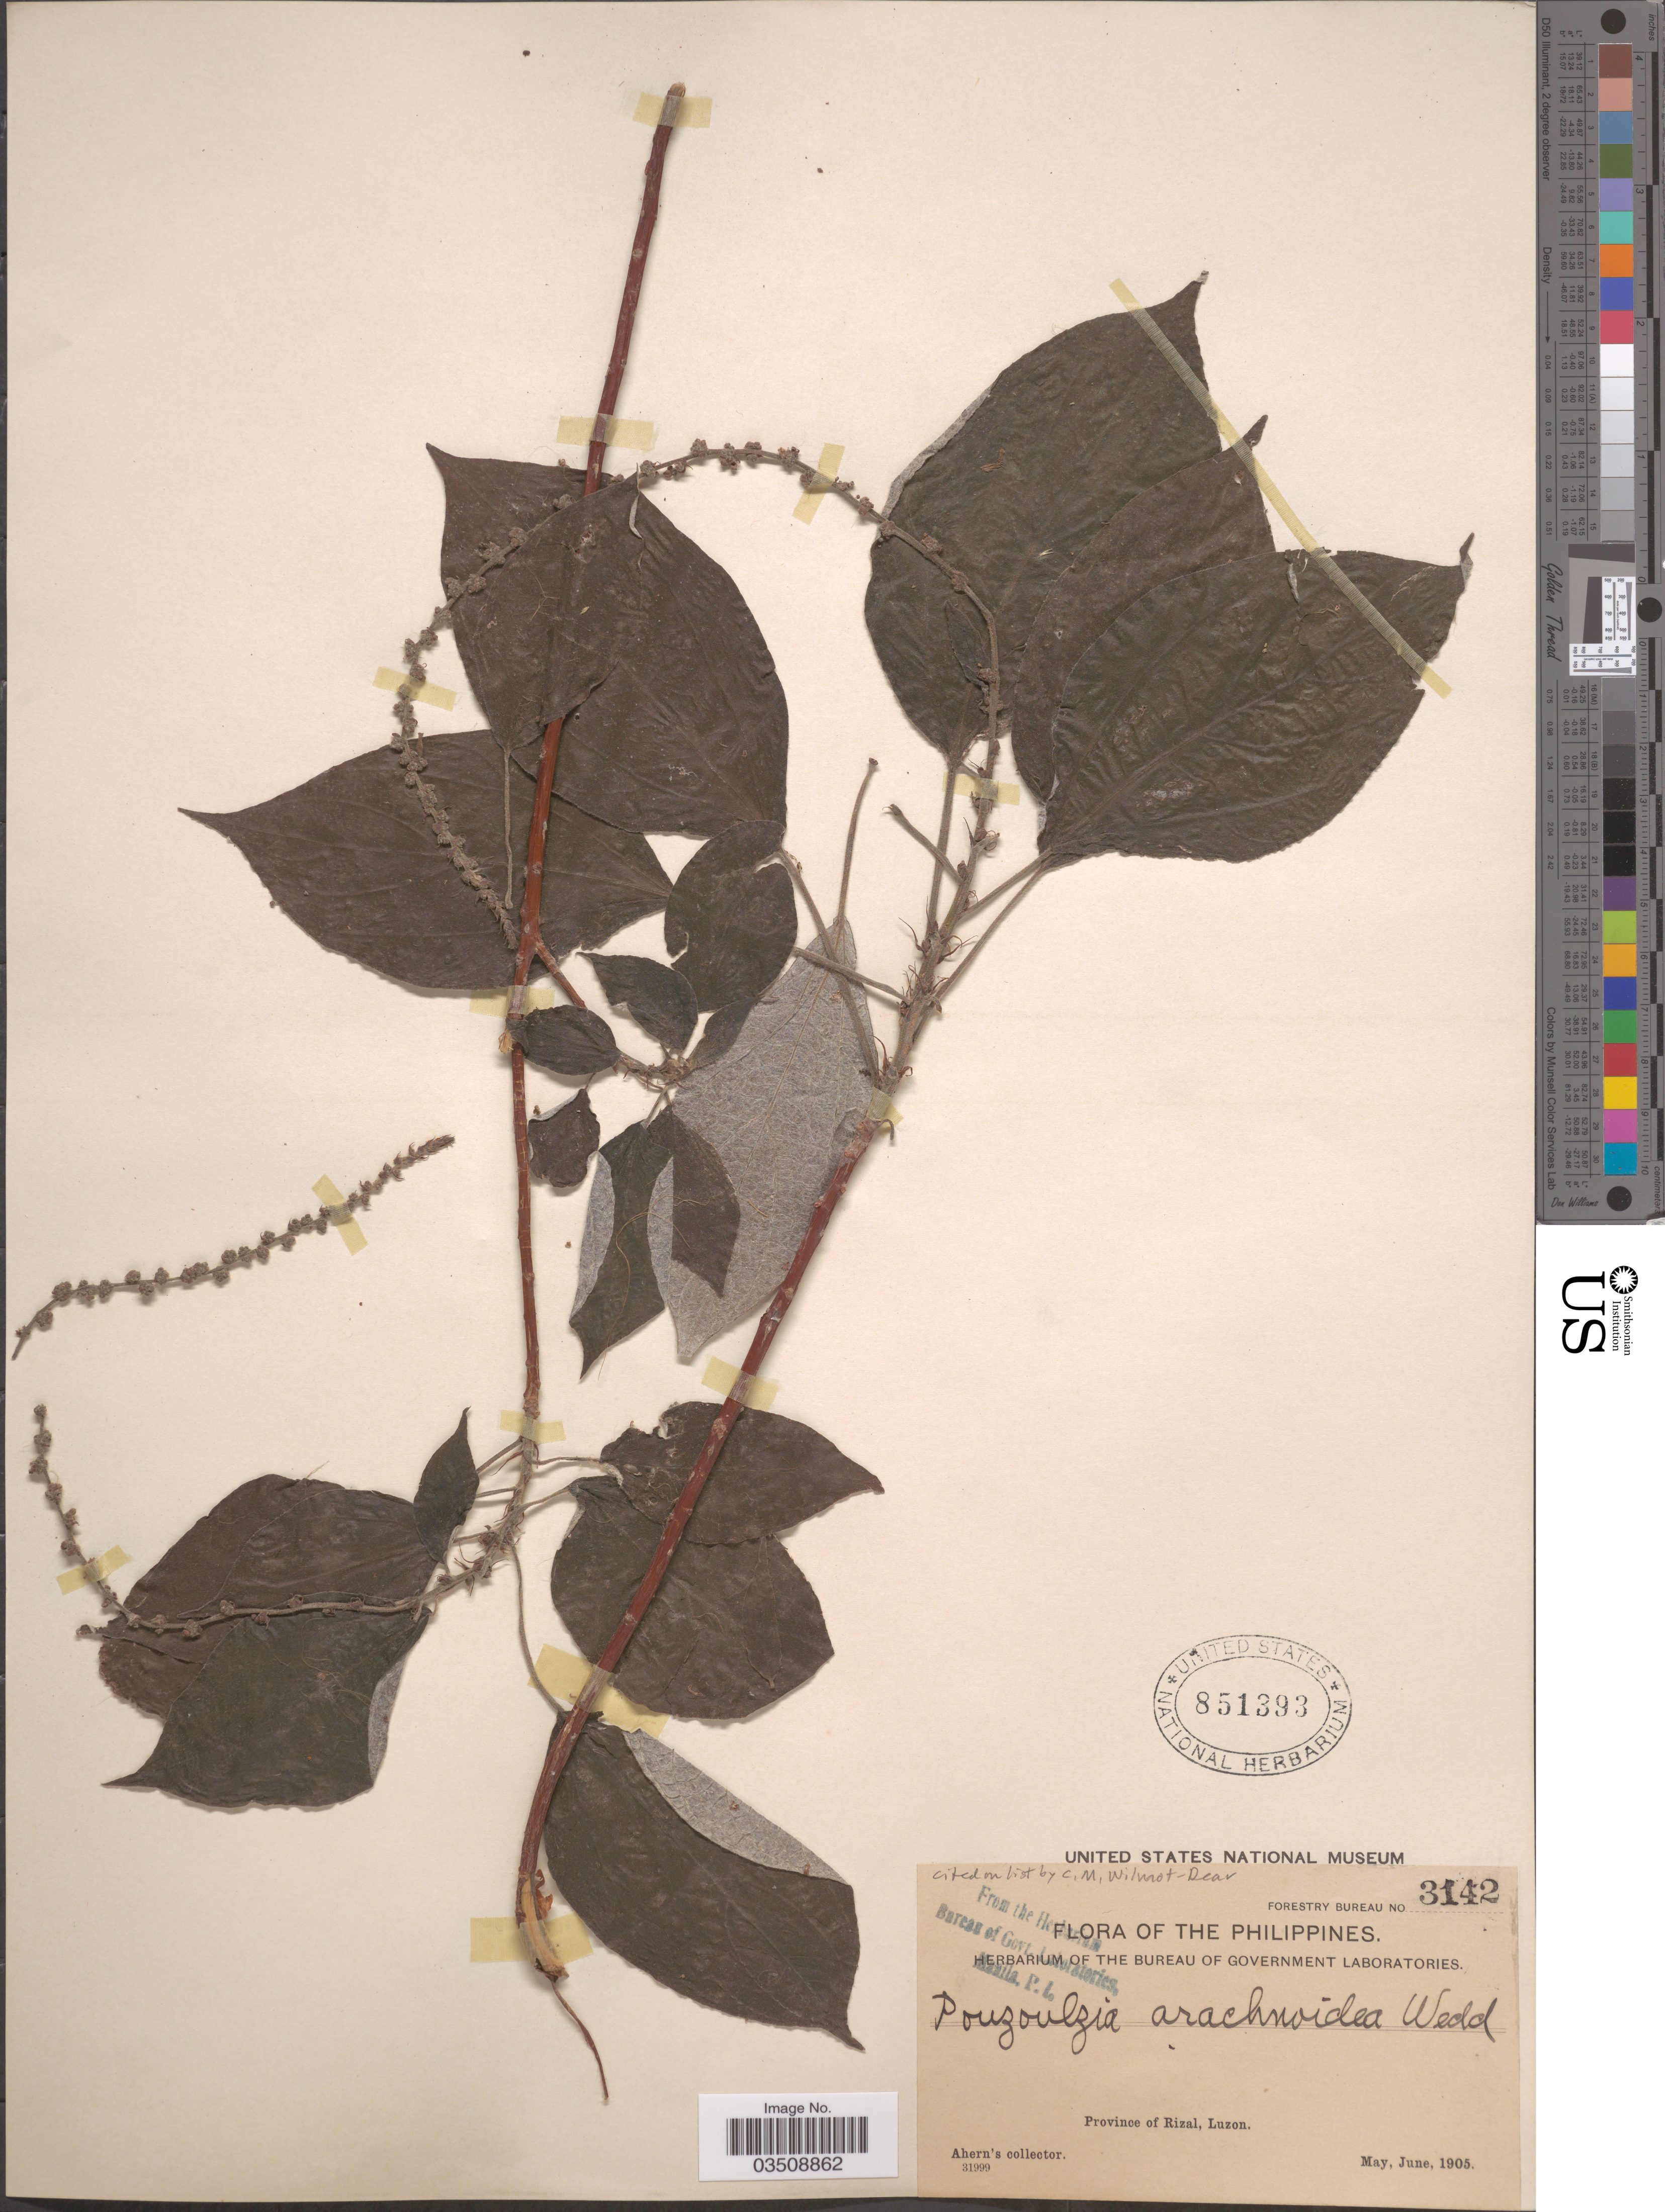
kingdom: Plantae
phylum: Tracheophyta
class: Magnoliopsida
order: Rosales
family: Urticaceae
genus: Pouzolzia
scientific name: Pouzolzia arachnoidea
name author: Wedd.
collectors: Ahern's collector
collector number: Forestry Bureau 3142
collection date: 1905-05/1905-06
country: Philippines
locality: Province of Rizal, Luzon.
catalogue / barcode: US 851393